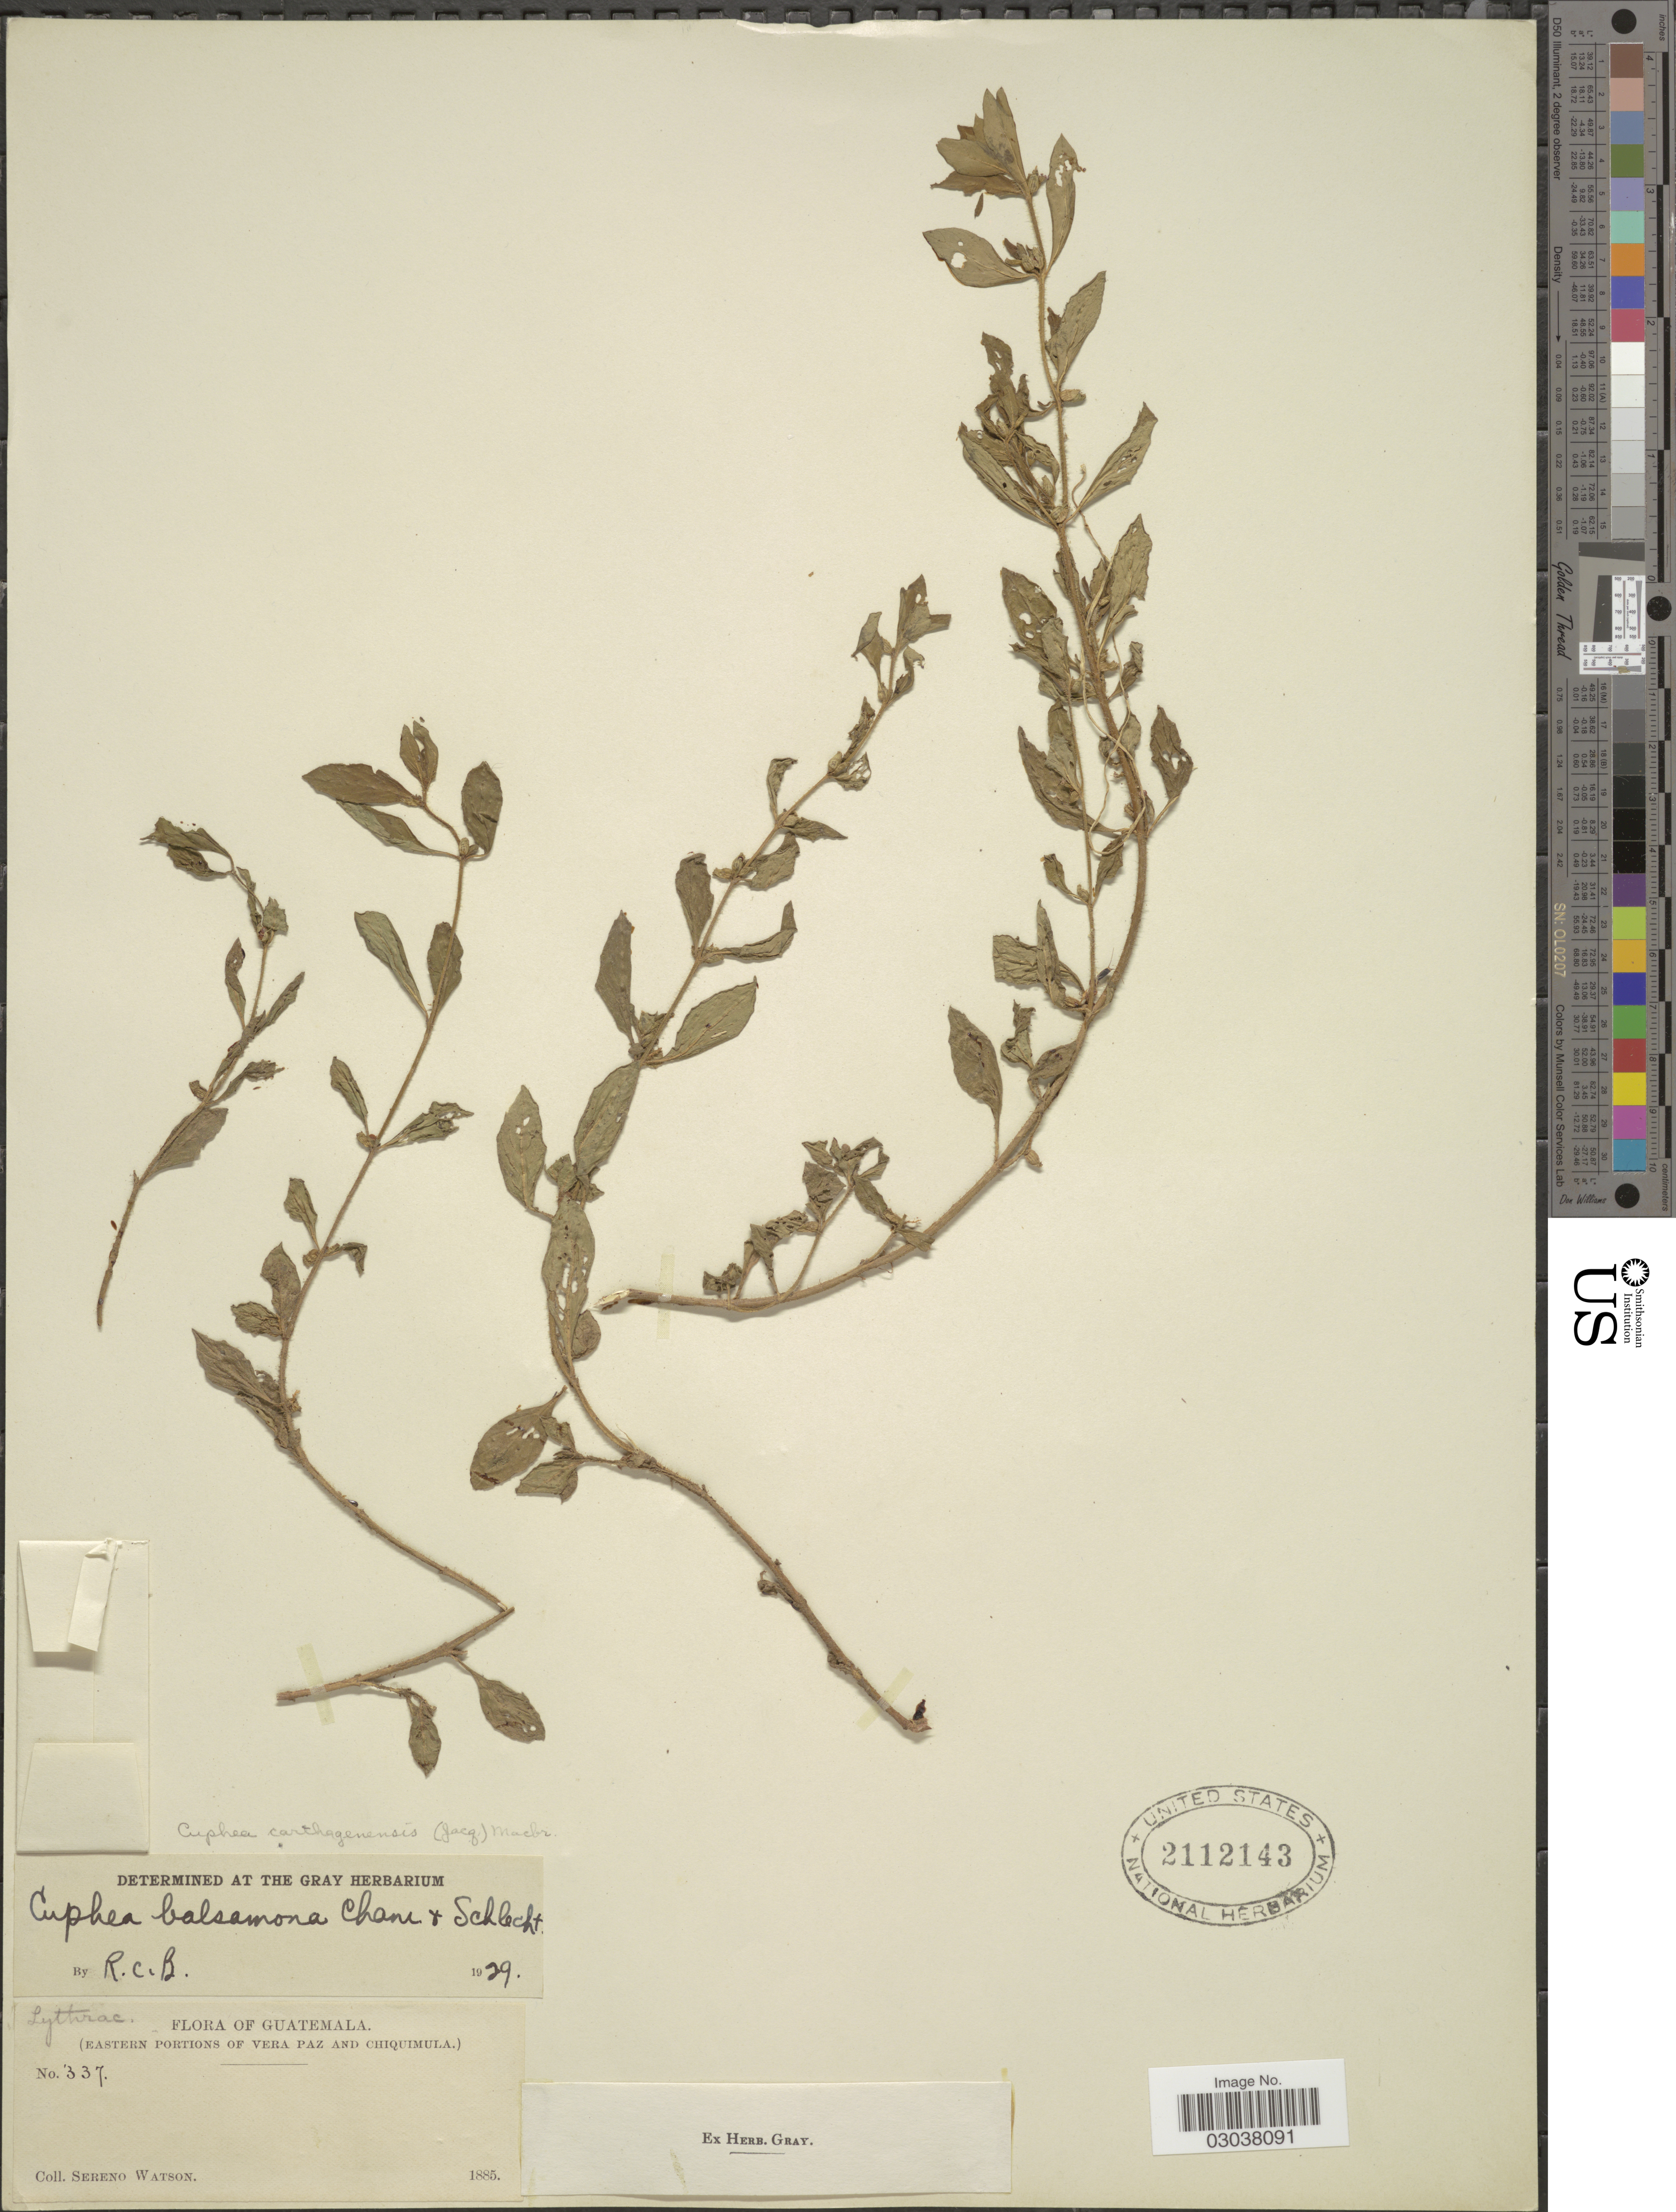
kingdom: Plantae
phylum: Tracheophyta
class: Magnoliopsida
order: Myrtales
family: Lythraceae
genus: Cuphea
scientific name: Cuphea carthagenensis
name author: (Jacq.) J.F. Macbr.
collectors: S. Watson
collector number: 337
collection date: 1885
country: Guatemala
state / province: Chiquimula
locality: Eastern portions of Vera Paz and Chiquimula.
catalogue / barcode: US 2112143